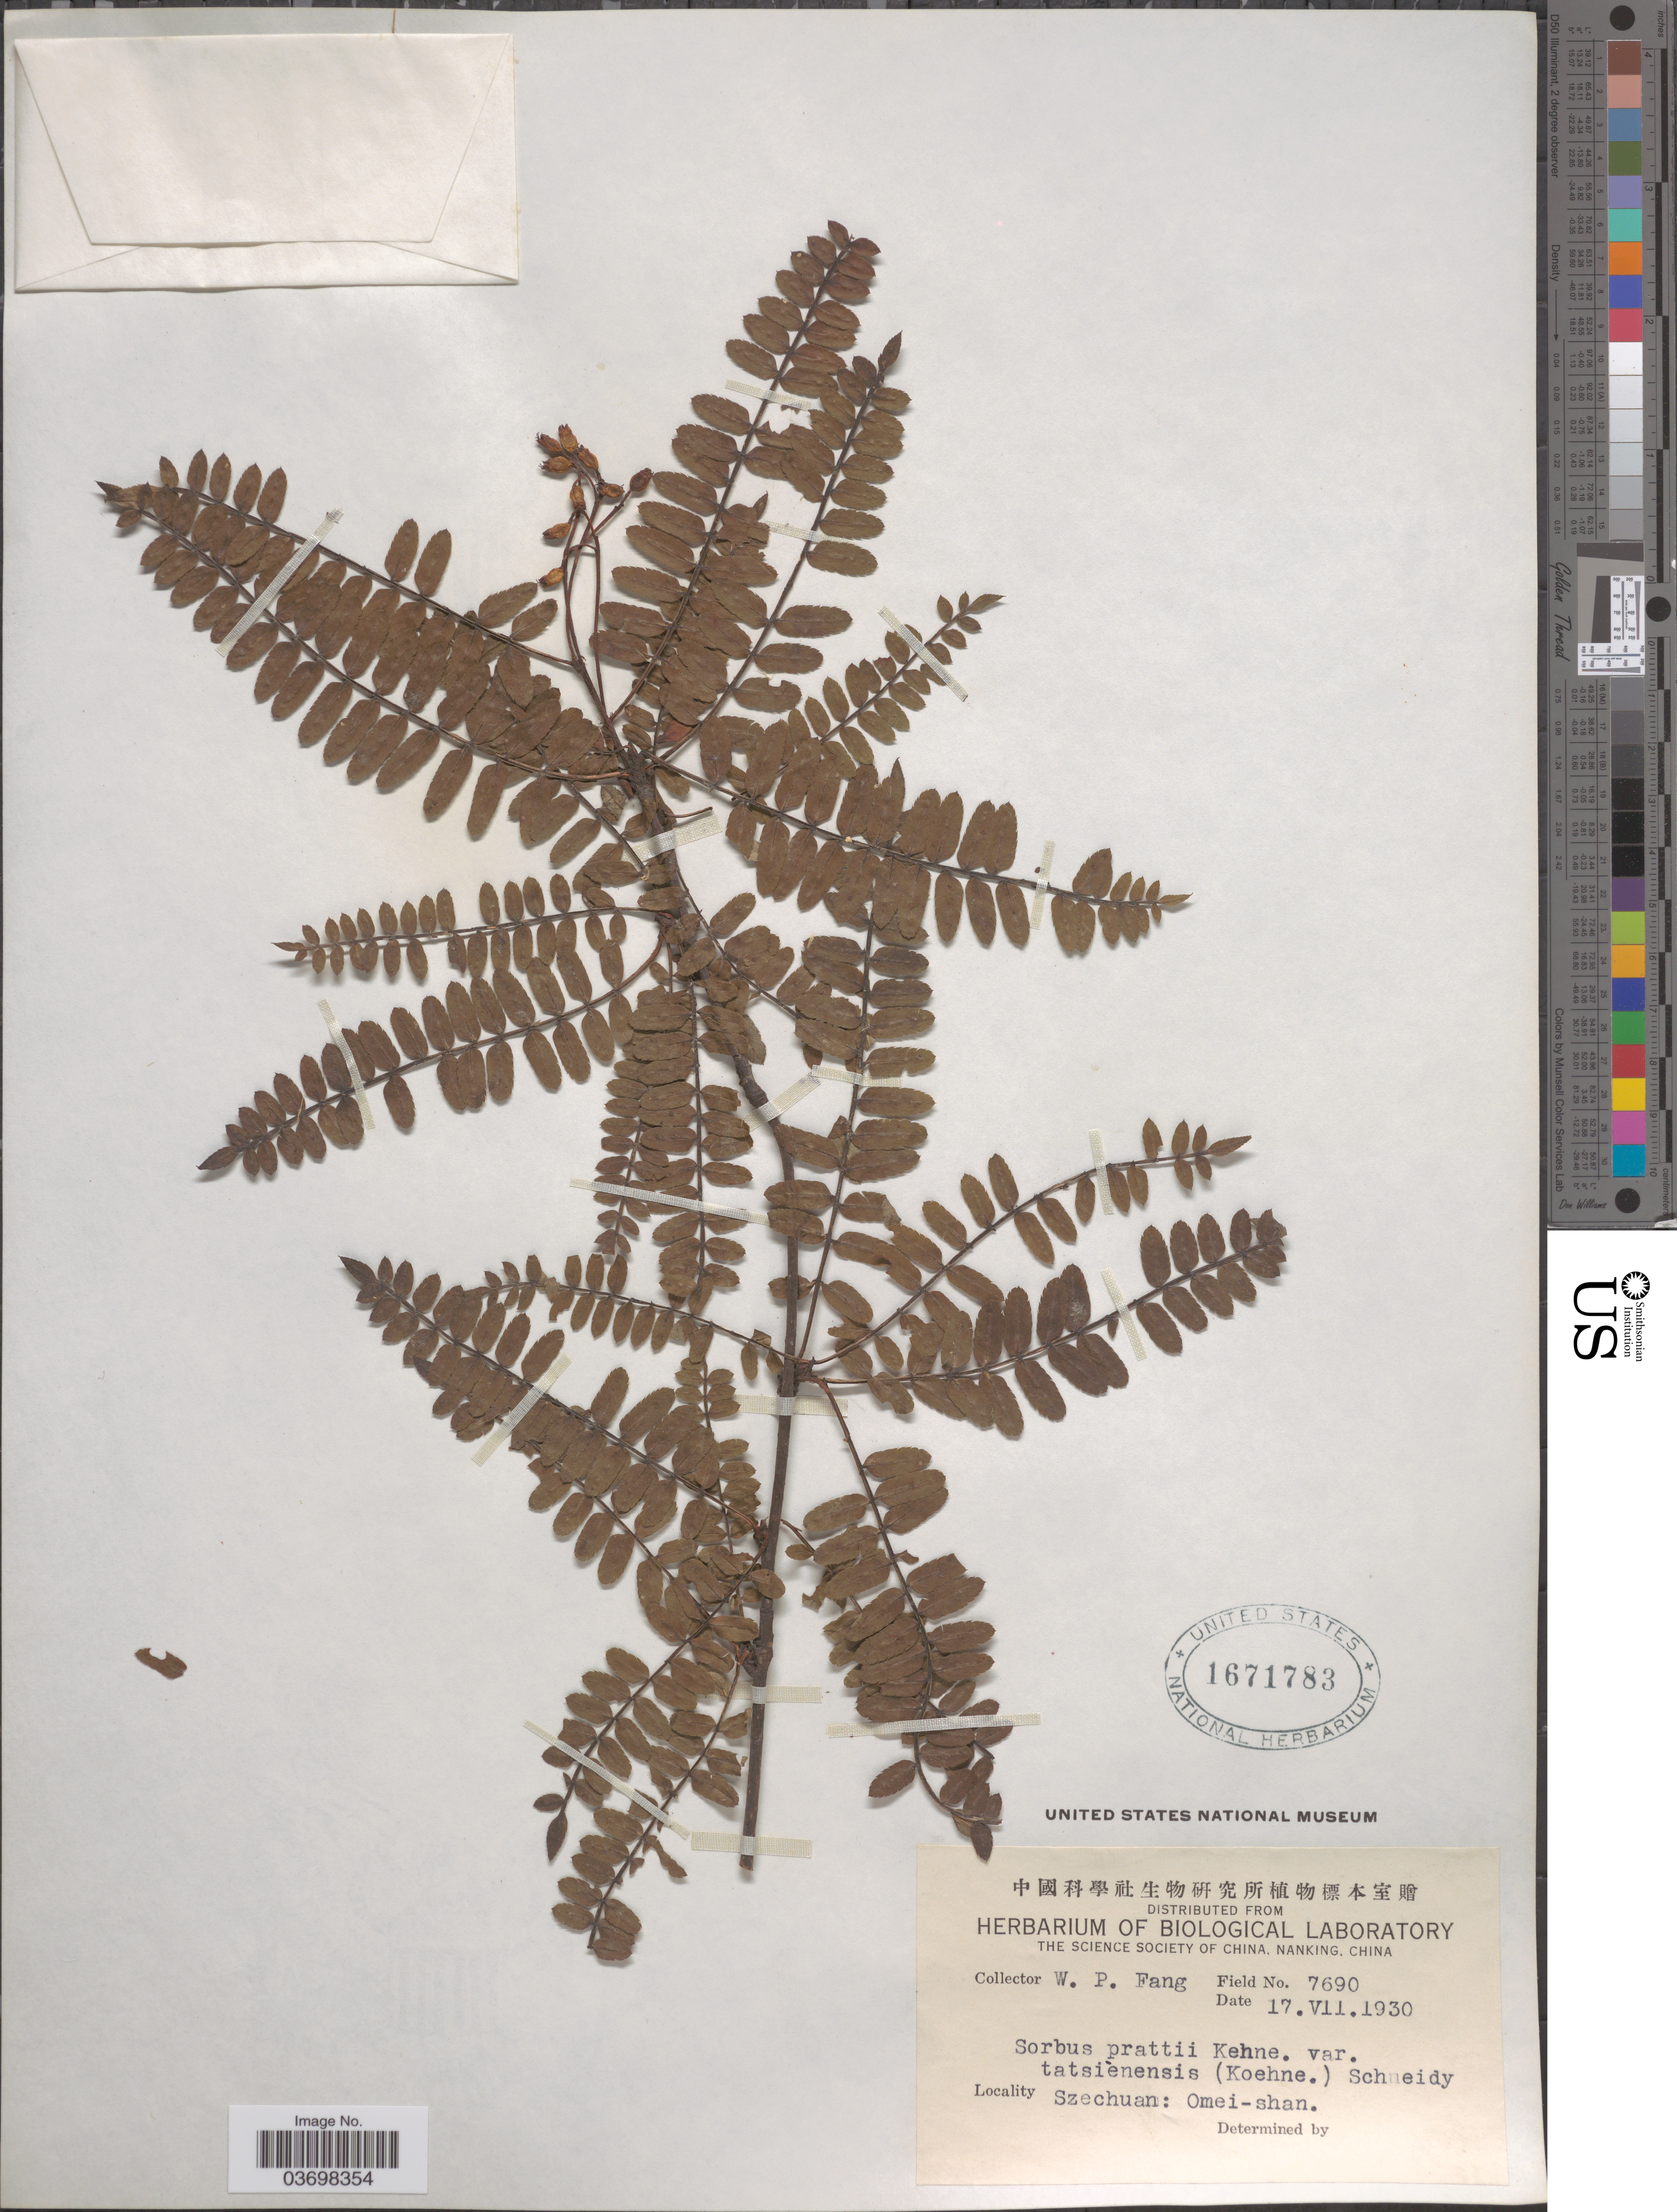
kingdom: Plantae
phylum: Tracheophyta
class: Magnoliopsida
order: Rosales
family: Rosaceae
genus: Sorbus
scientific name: Sorbus prattii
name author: Koehne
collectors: W. P. Fang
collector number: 7690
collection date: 1930-07-17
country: China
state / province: Sichuan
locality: Szechuan: Omei-shan.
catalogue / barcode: US 1671783